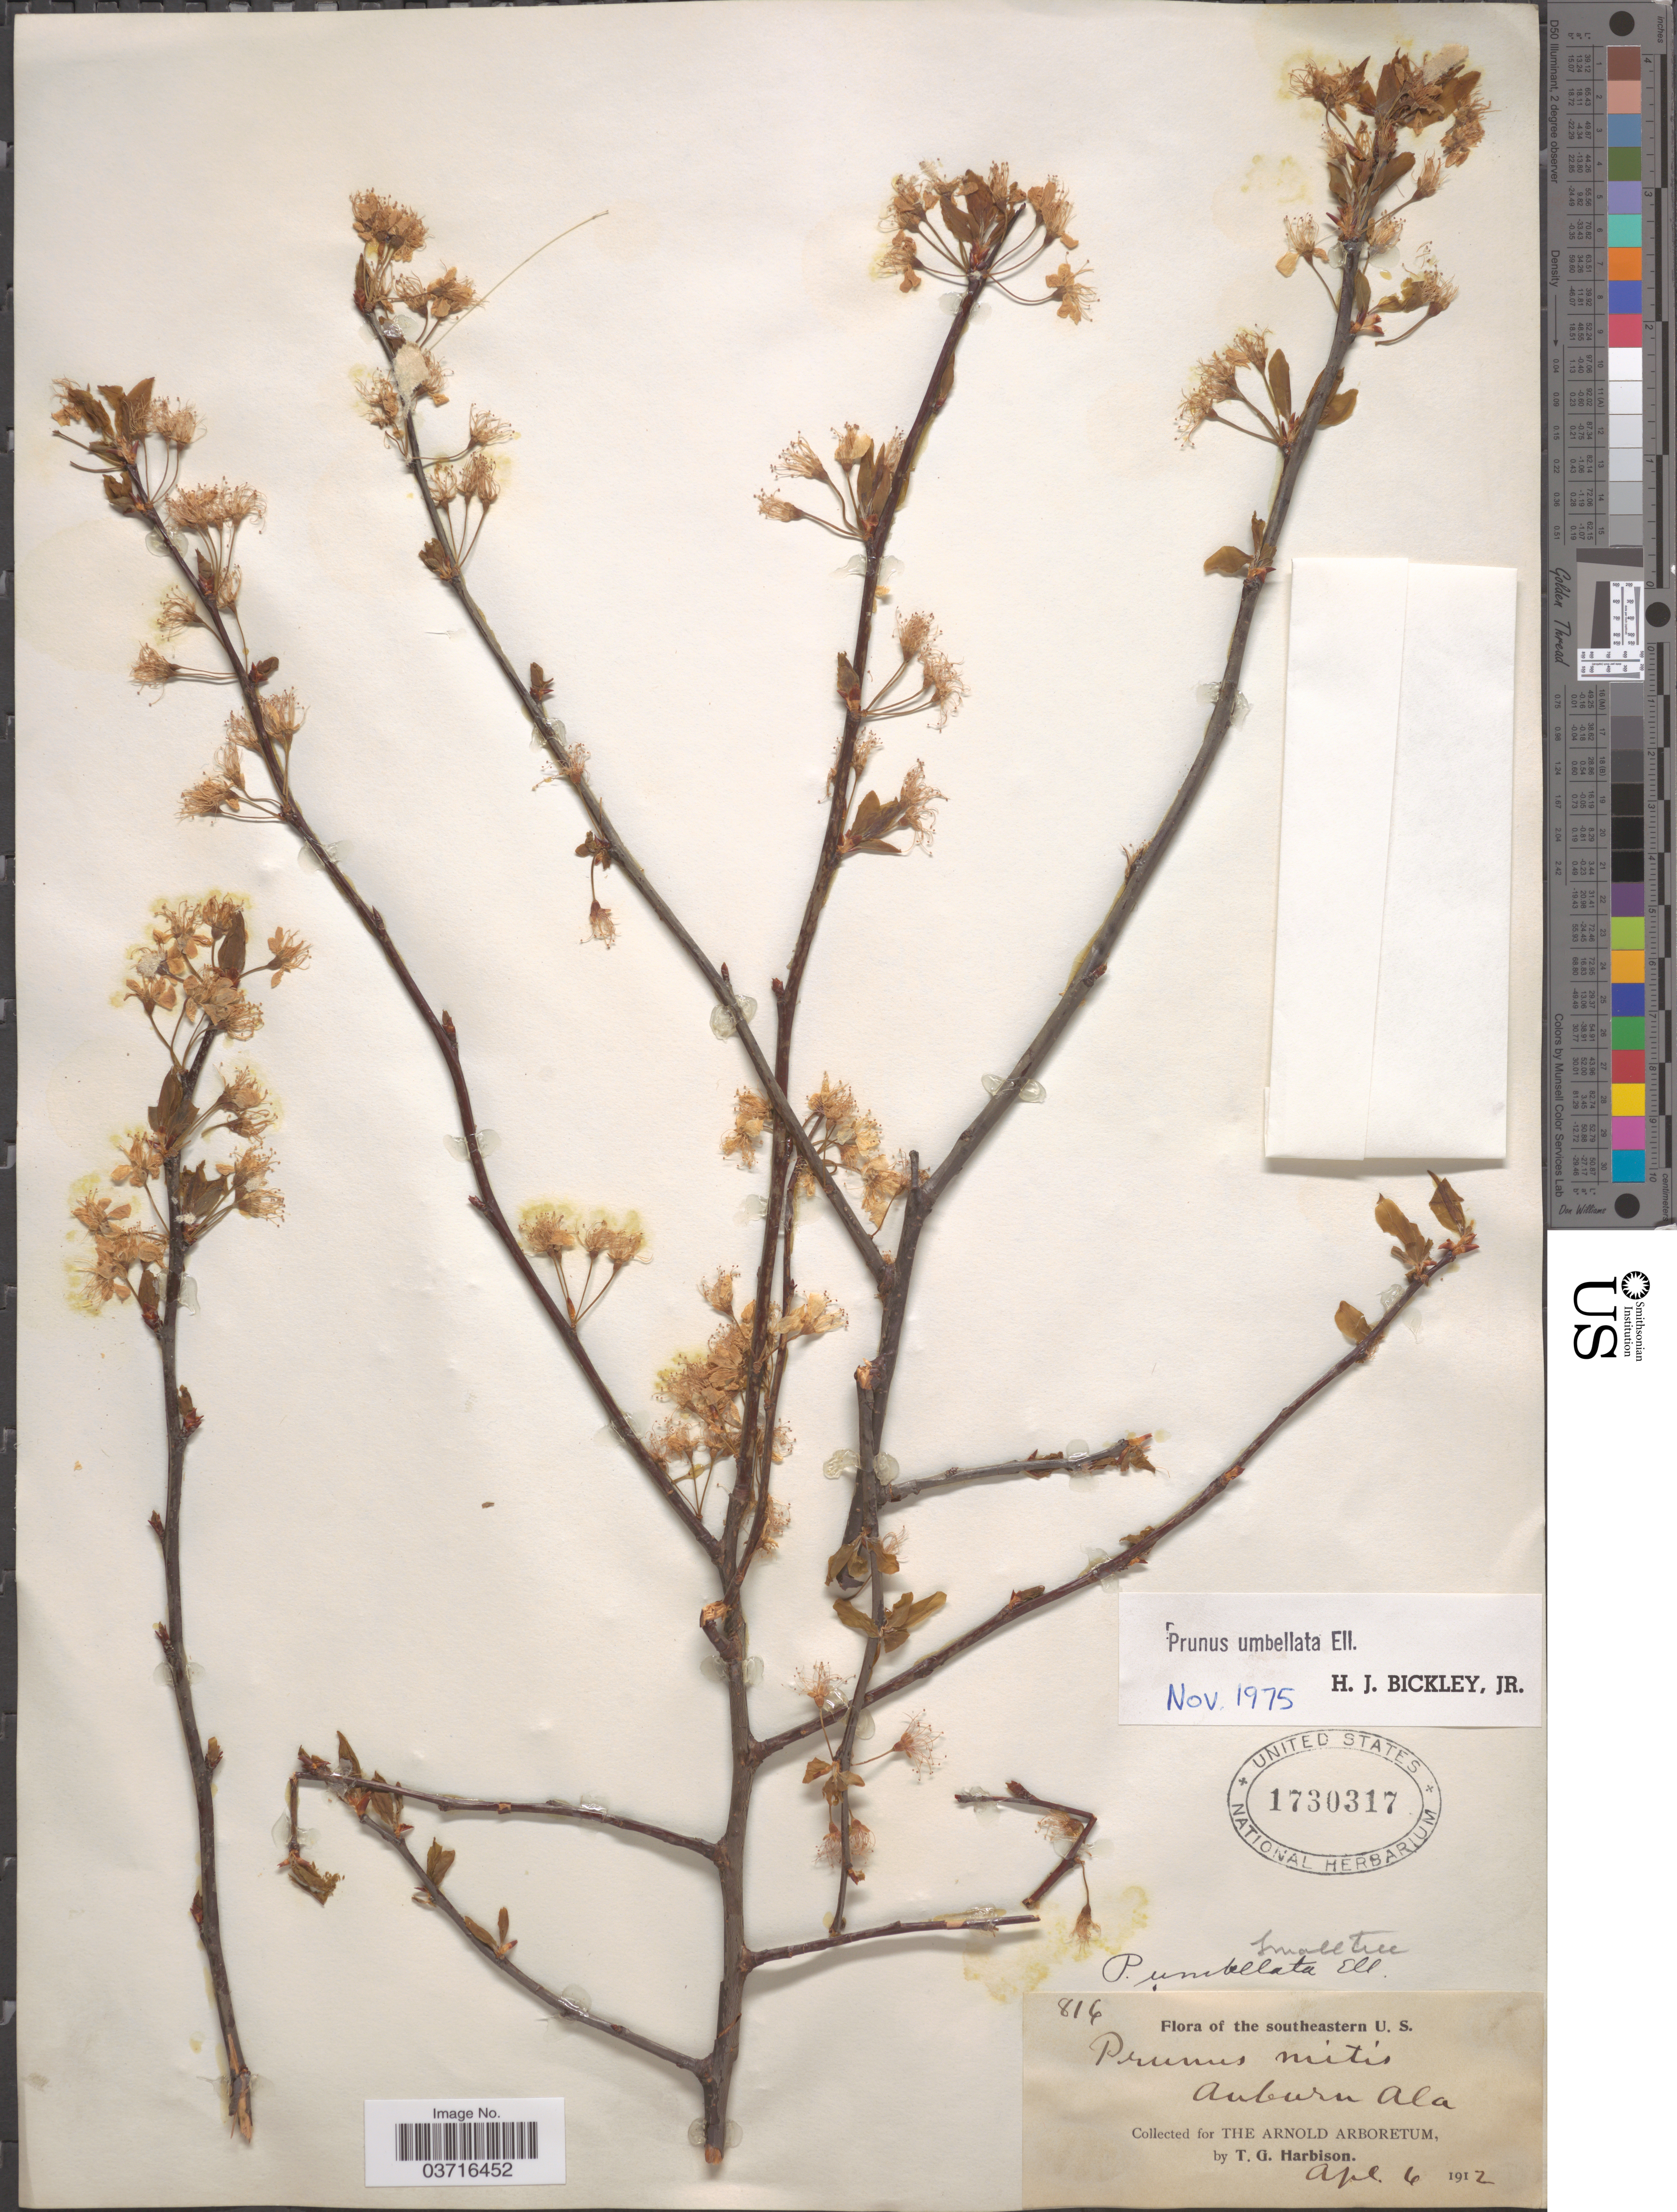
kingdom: Plantae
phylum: Tracheophyta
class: Magnoliopsida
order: Rosales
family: Rosaceae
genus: Prunus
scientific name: Prunus umbellata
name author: Elliott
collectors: T. Harbison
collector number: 816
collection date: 1912-04-06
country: United States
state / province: Alabama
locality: Southeastern U. S. Auburn.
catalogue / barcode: US 1730317